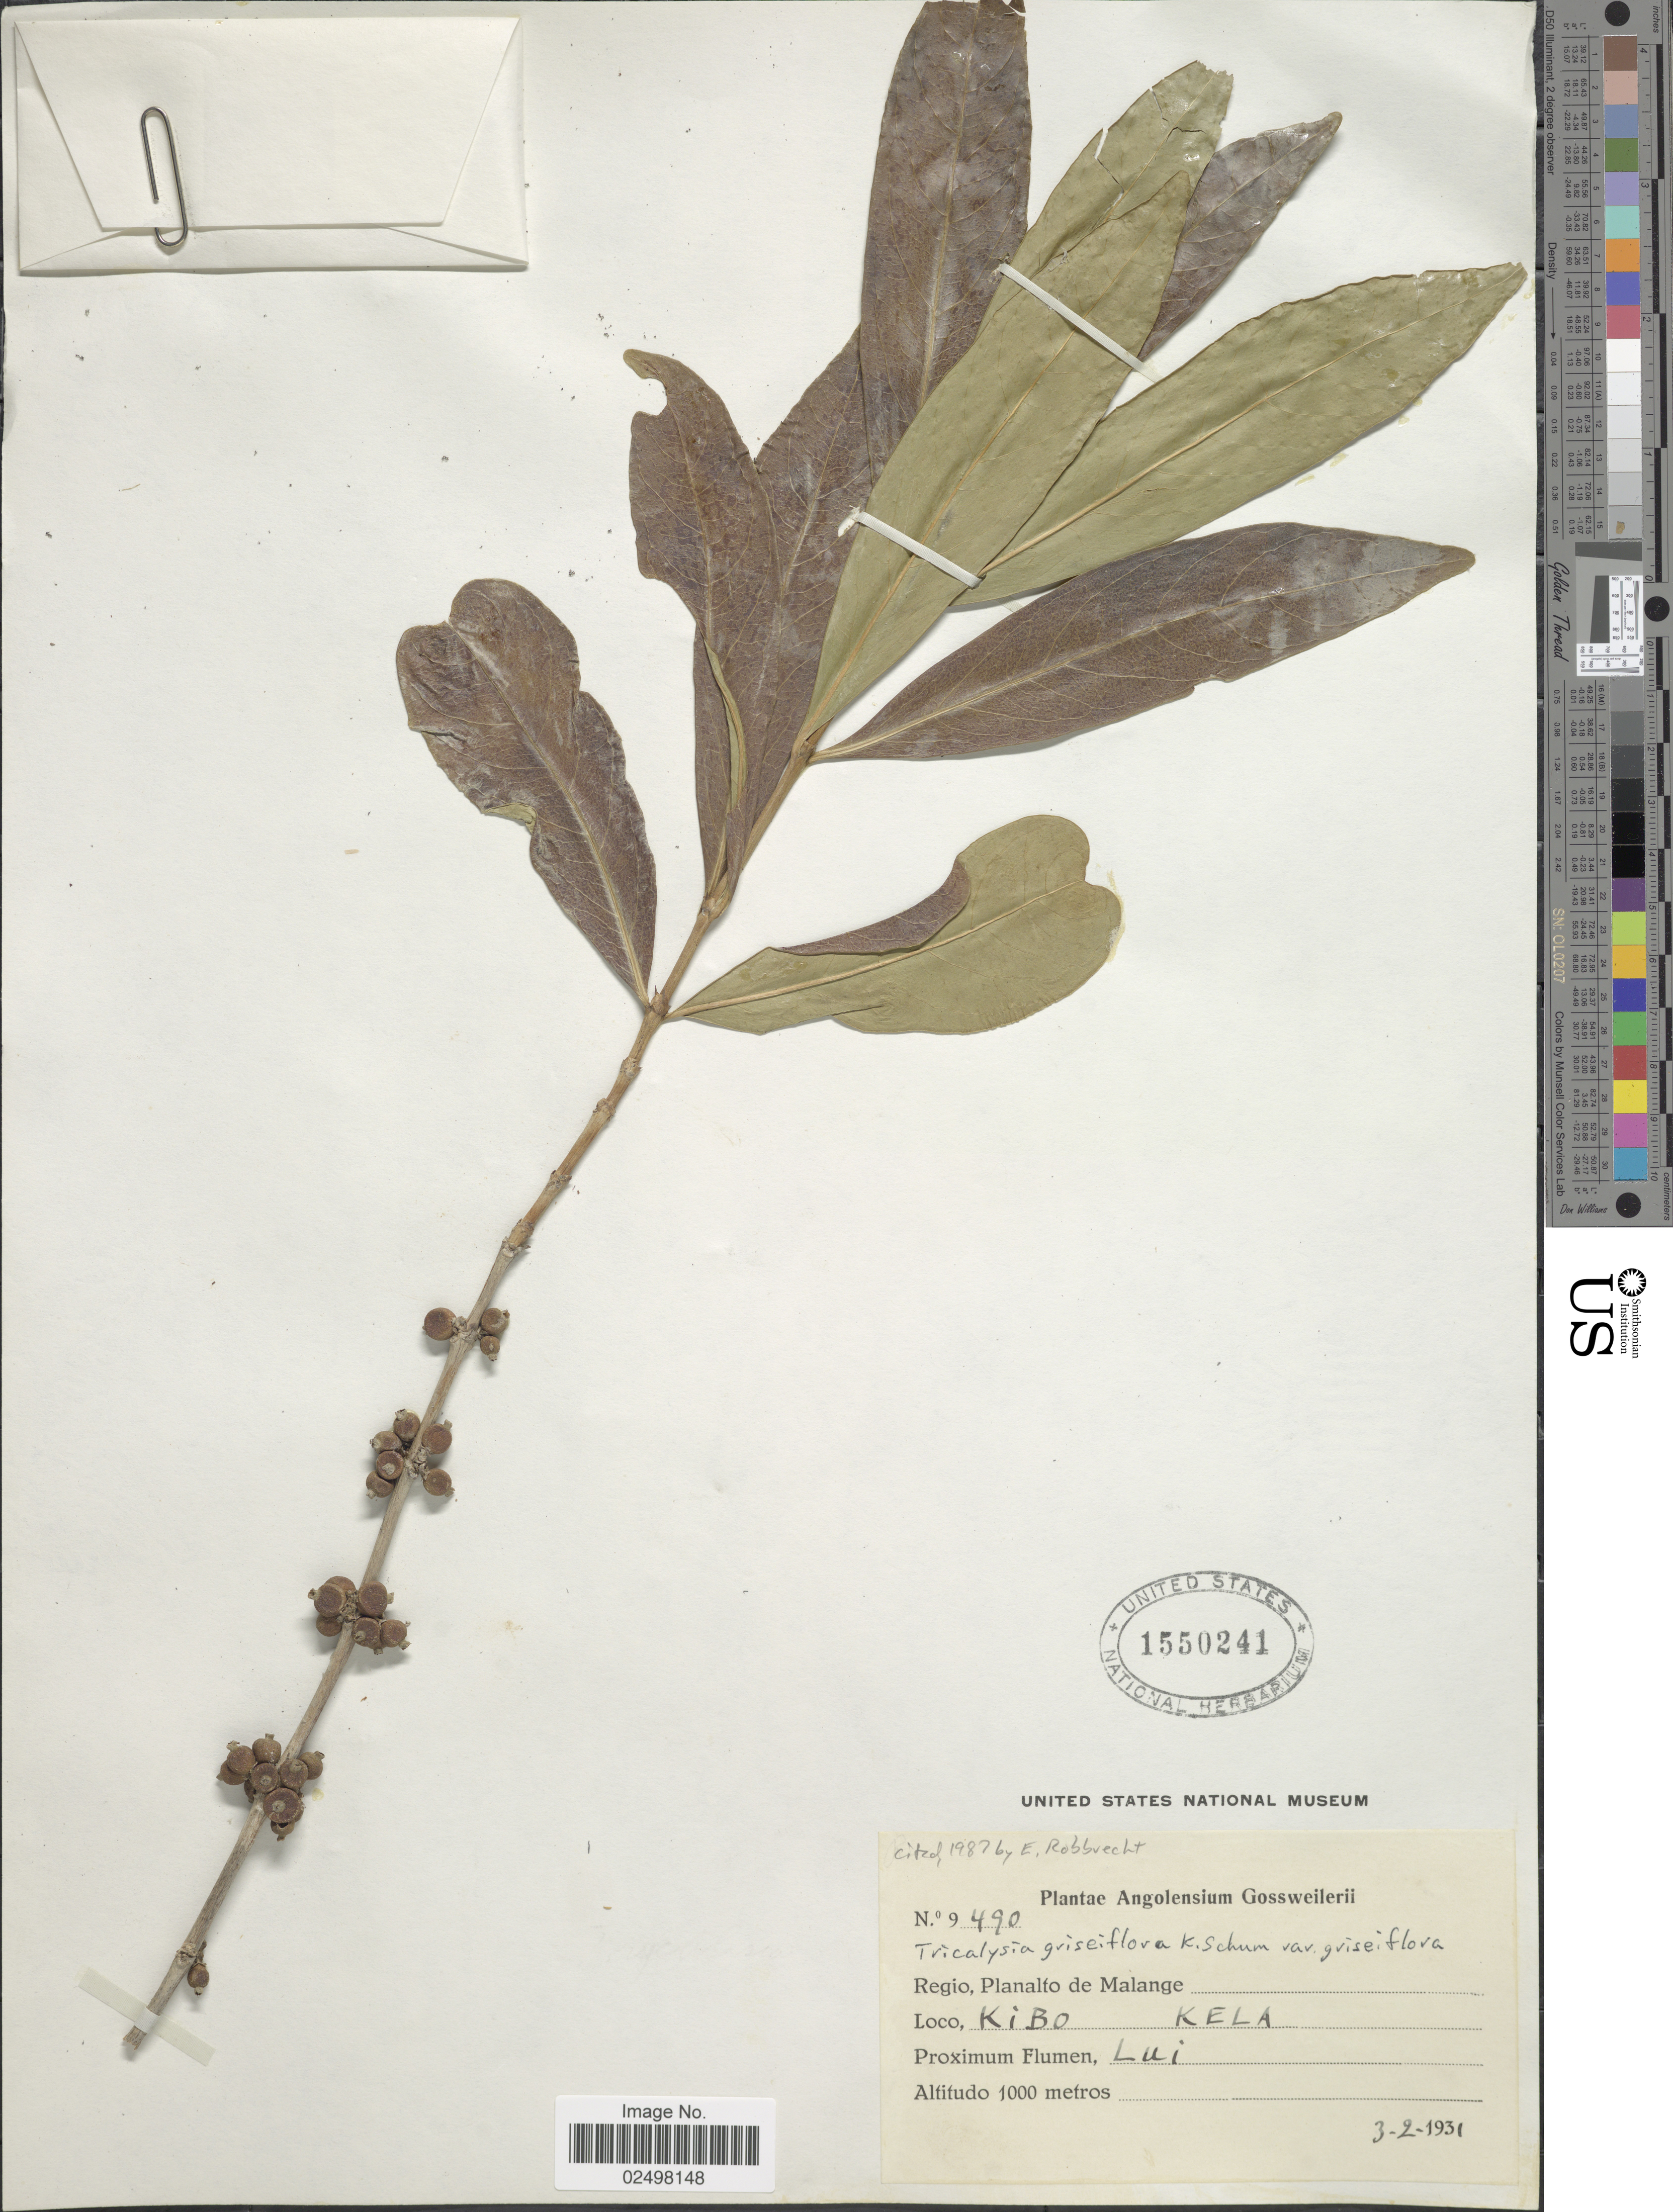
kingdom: Plantae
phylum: Tracheophyta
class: Magnoliopsida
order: Gentianales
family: Rubiaceae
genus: Tricalysia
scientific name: Tricalysia griseiflora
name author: K. Schum.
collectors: -. Gossweiler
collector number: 9490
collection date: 1931-02-03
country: Angola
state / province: Malange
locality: Kibo Kela, Proximum Flumen, Lui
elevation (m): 1000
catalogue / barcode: US 1550241